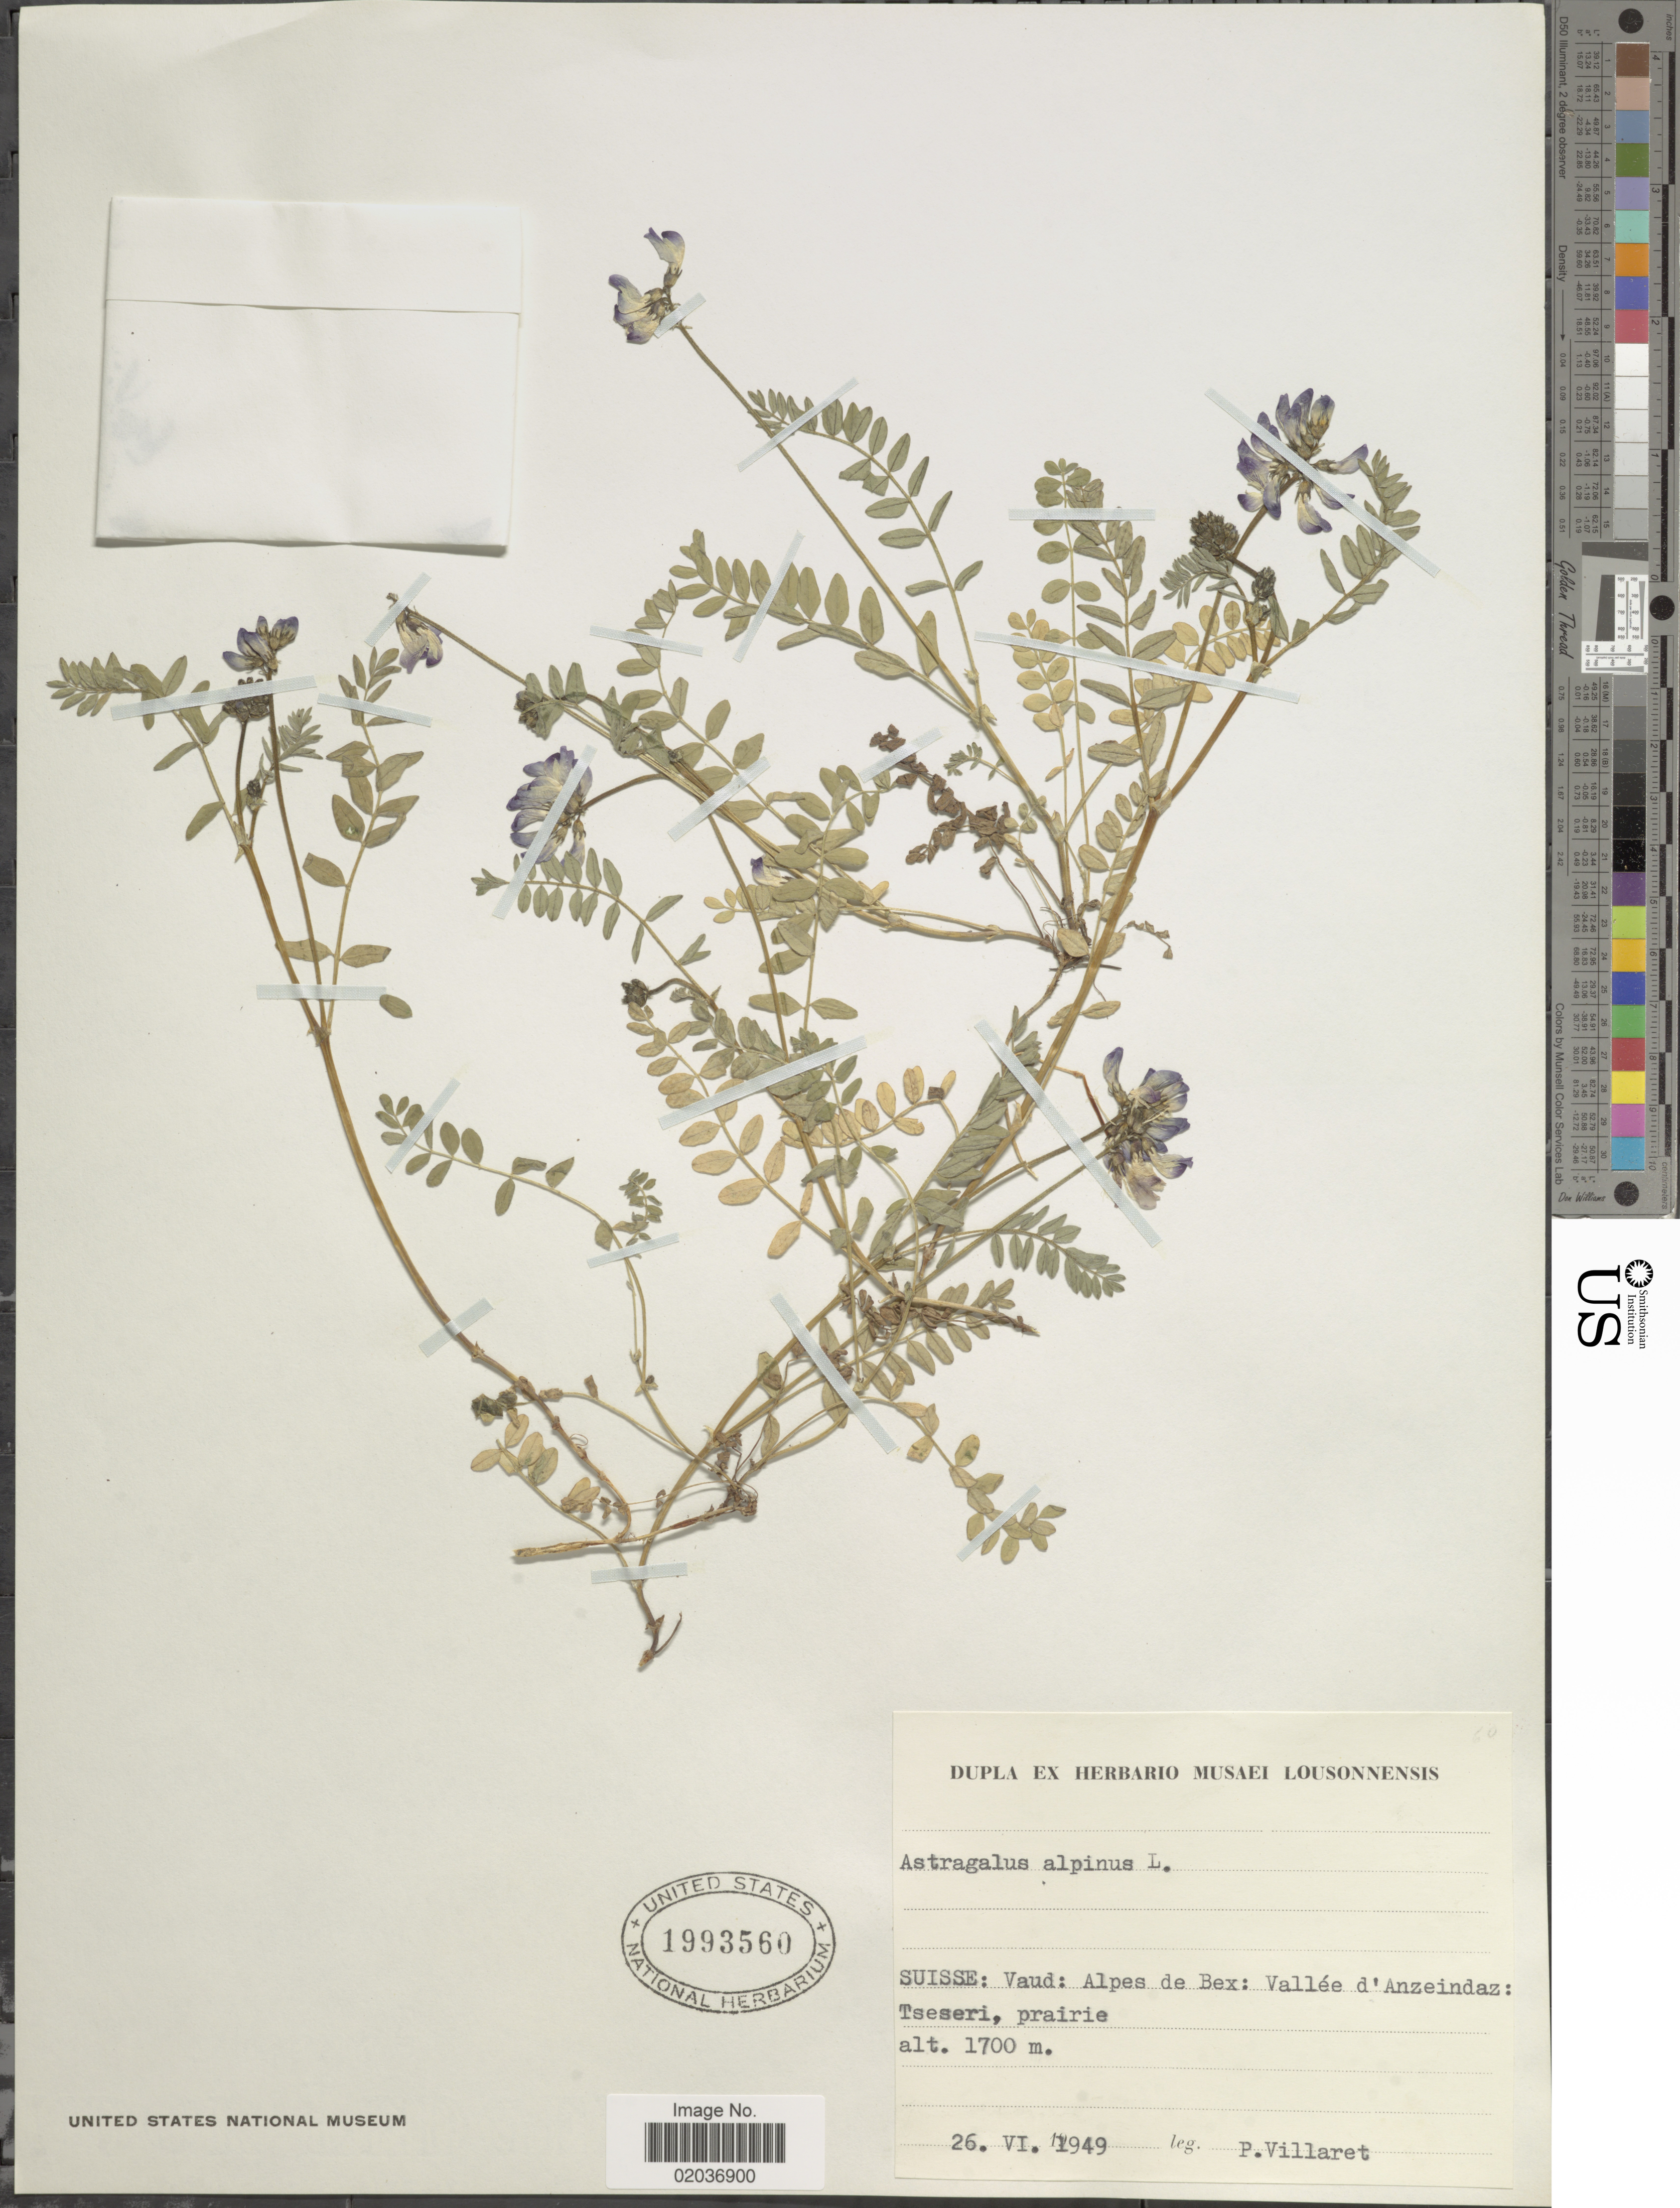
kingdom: Plantae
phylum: Tracheophyta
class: Magnoliopsida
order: Fabales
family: Fabaceae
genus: Astragalus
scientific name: Astragalus alpinus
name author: L.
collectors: P. Villaret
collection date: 1949-06-26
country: Switzerland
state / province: Vaud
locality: Suisse: Alpes de Bex: Vallée d'Anzeindaz: Tseseri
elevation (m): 1700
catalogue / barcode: US 1993560